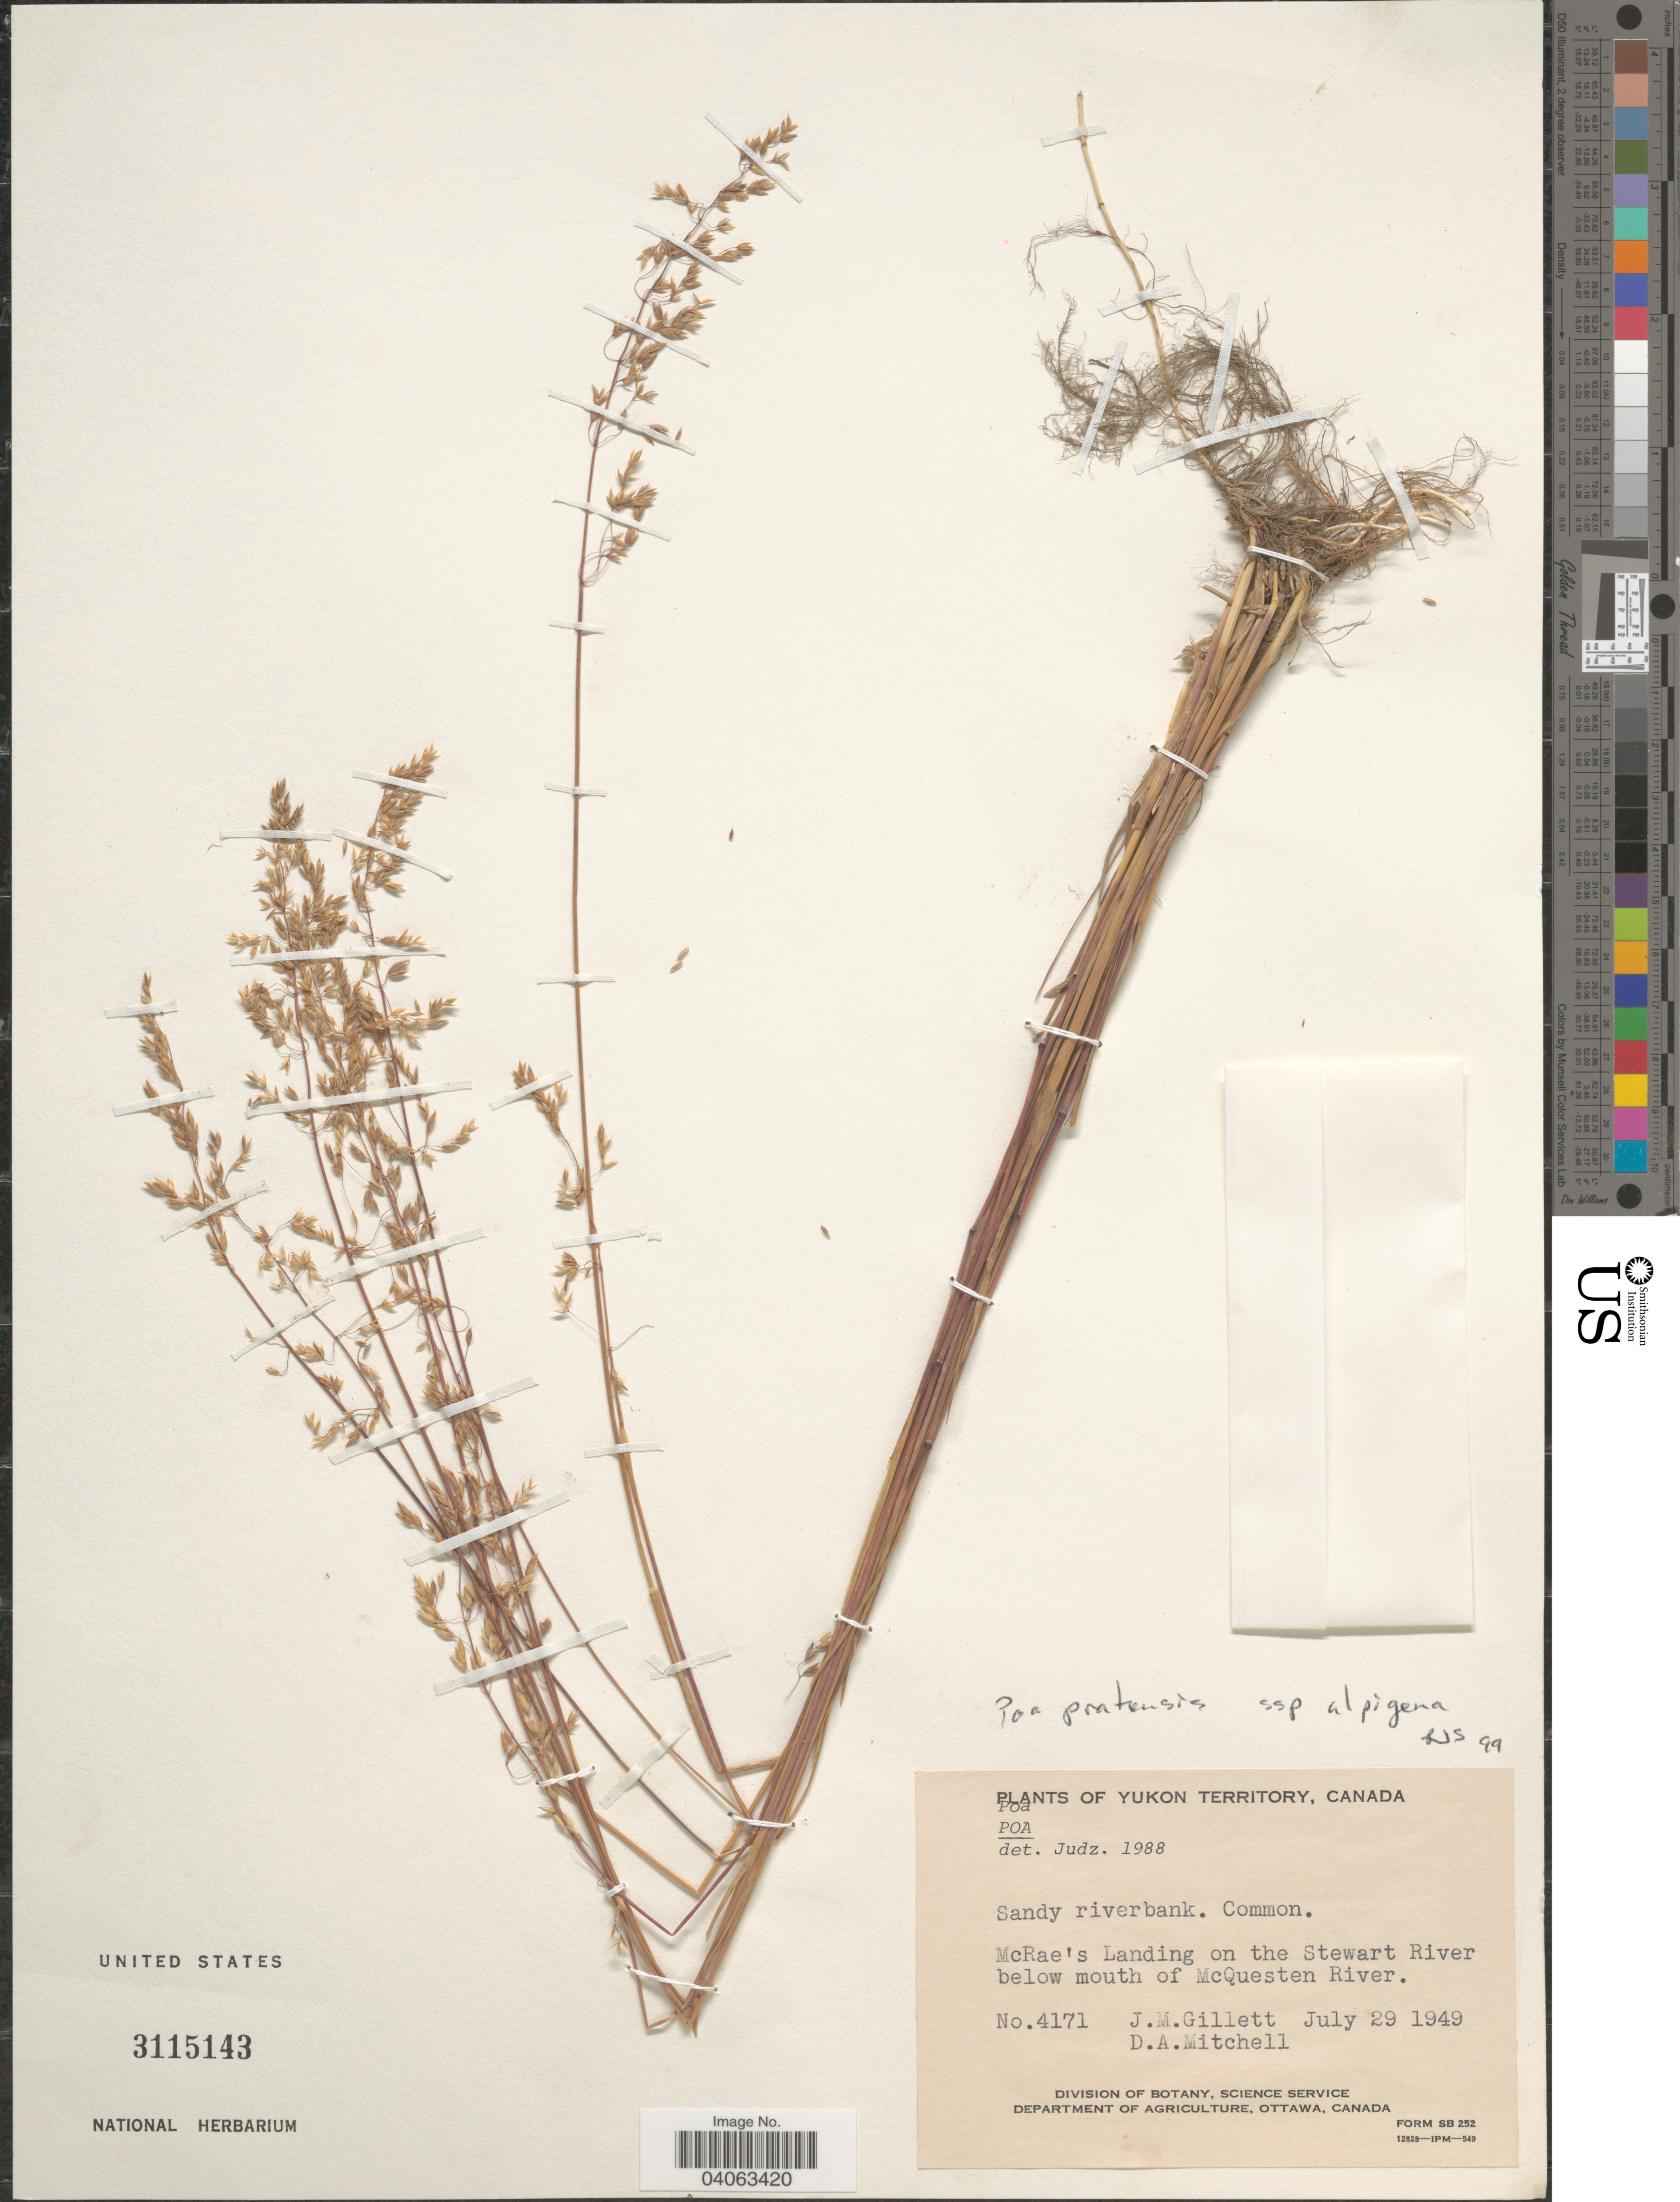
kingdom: Plantae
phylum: Tracheophyta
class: Liliopsida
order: Poales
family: Poaceae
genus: Poa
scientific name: Poa pratensis subsp. alpigena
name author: (Lindm.) Hiitonen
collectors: J. M. Gillett & D. Mitchell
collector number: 4171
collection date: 1949-07-29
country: Canada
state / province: Yukon Territory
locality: McRae's Landing on the Stewart River below mouth of McQuesten River.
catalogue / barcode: US 3115143